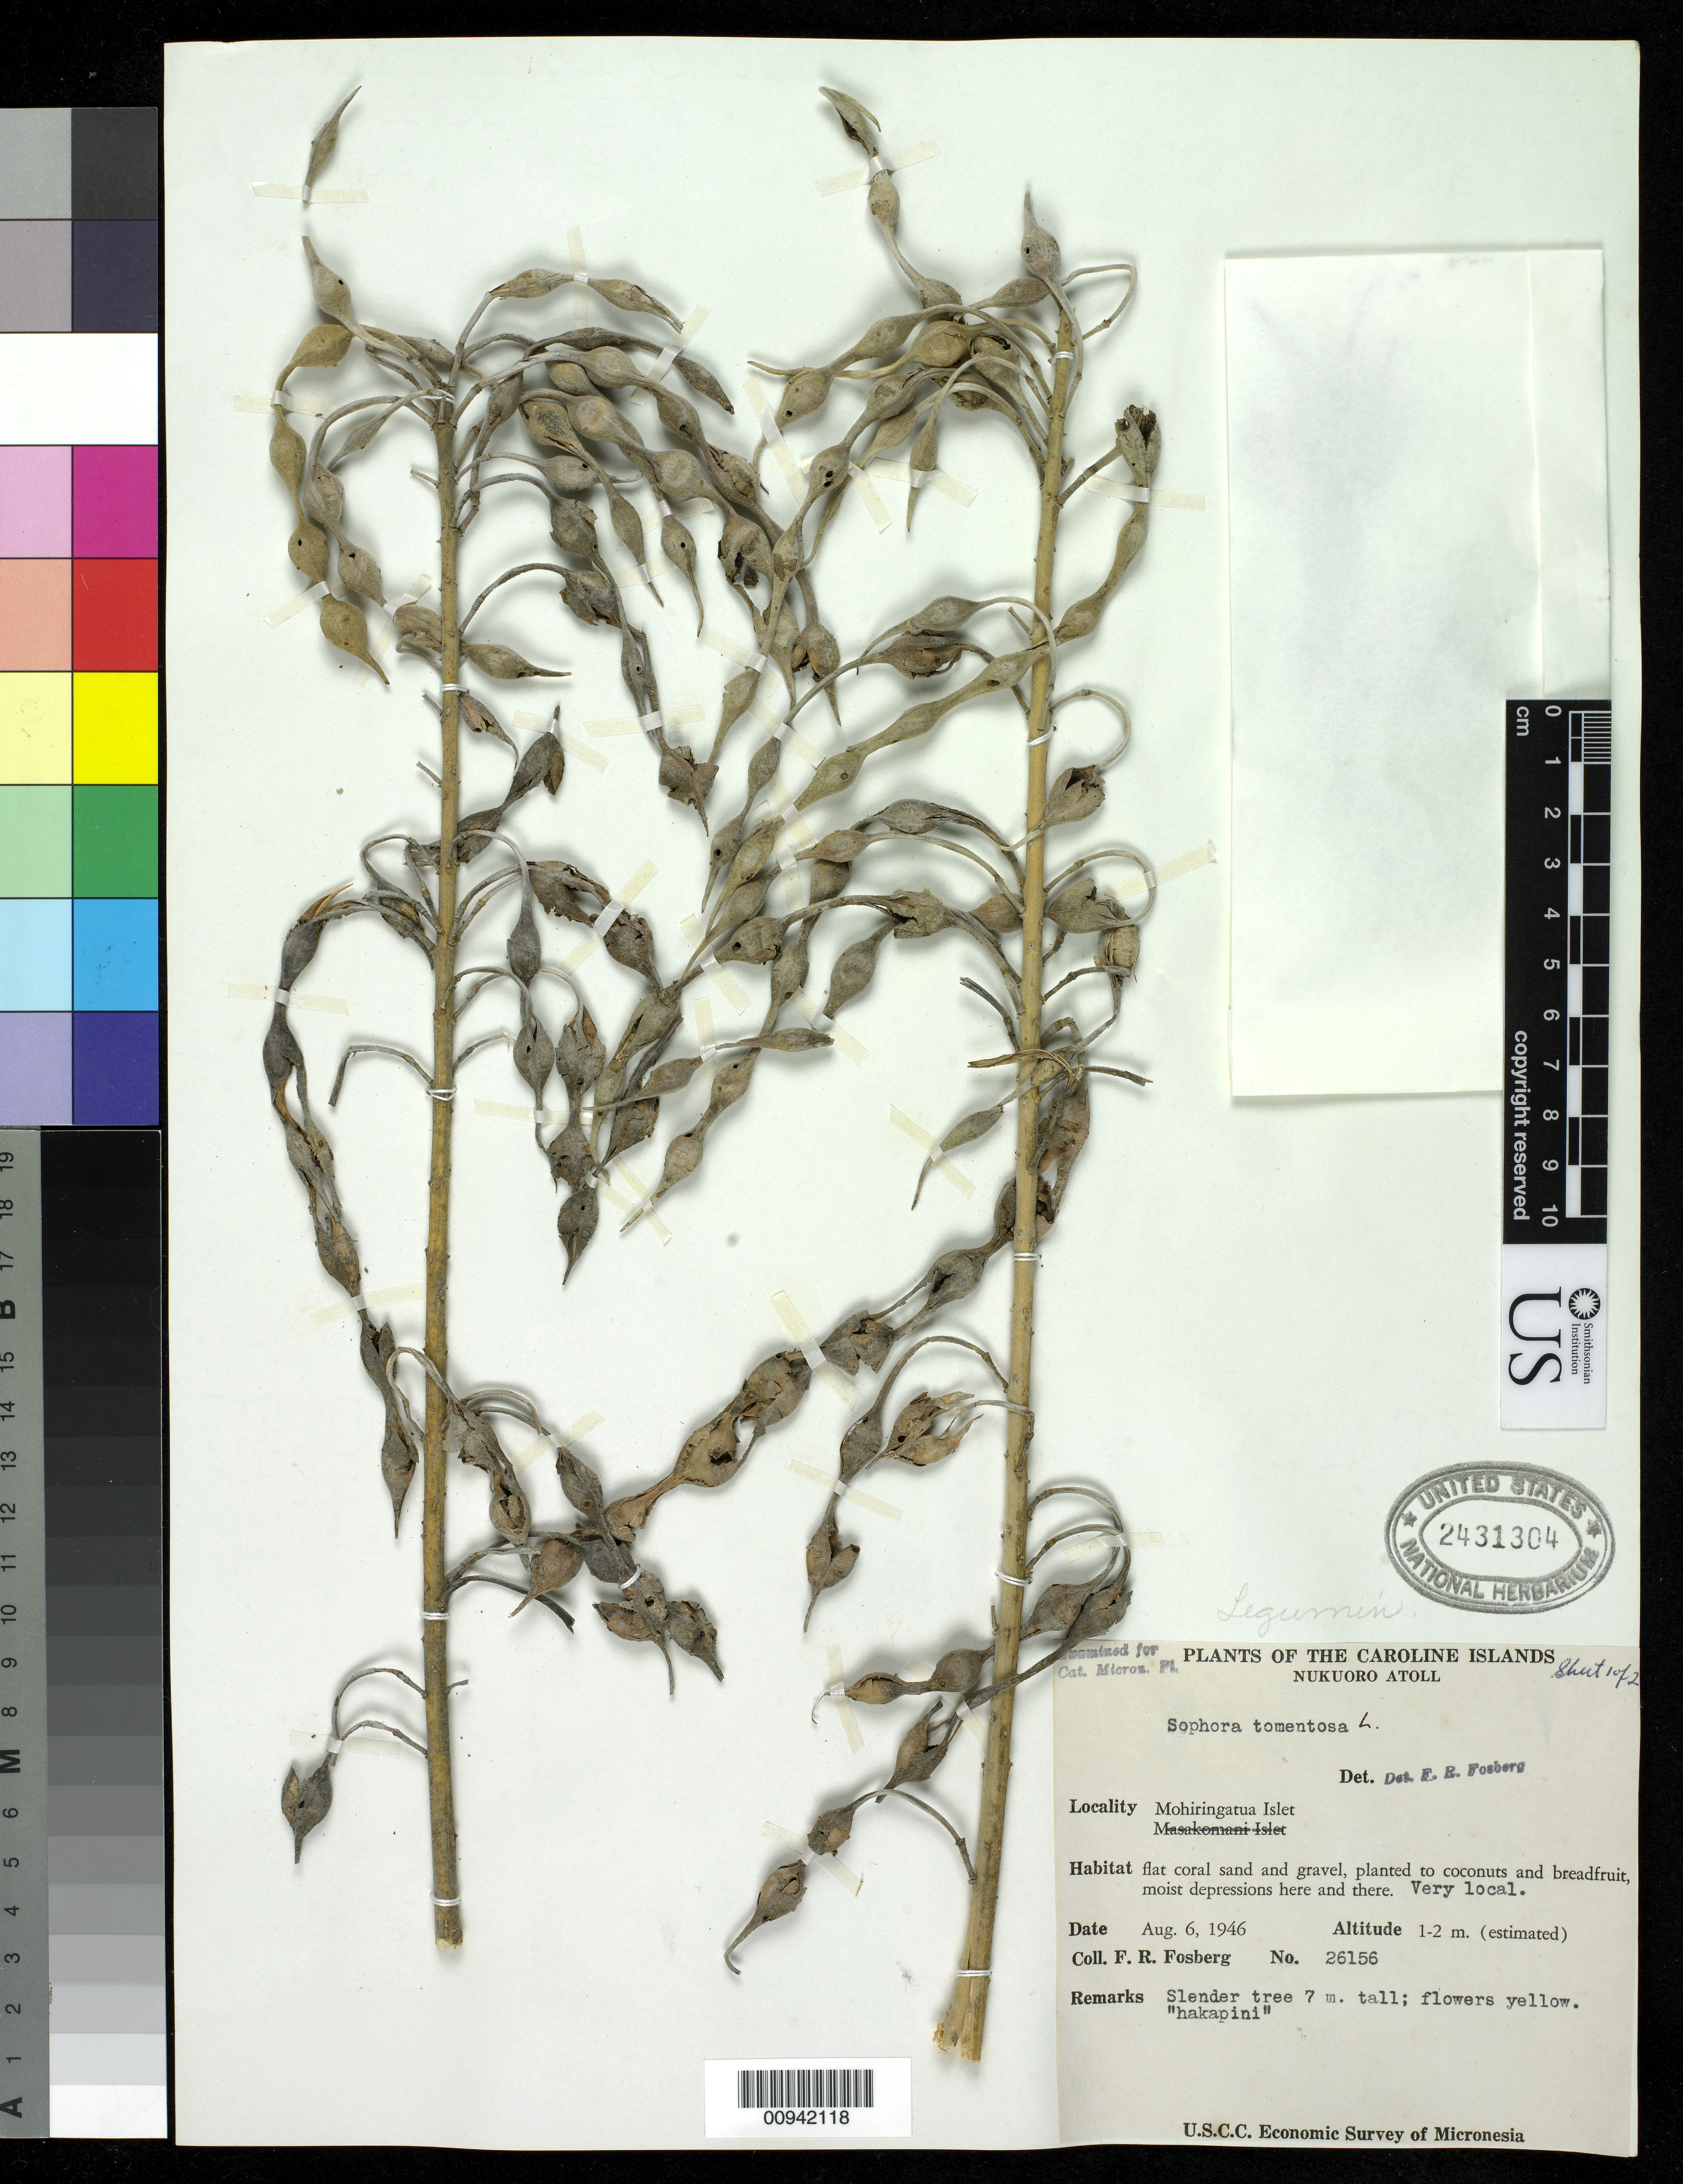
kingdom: Plantae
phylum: Tracheophyta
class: Magnoliopsida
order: Fabales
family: Fabaceae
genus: Sophora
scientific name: Sophora tomentosa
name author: L.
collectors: F. R. Fosberg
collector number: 26156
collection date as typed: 06 Aug 1946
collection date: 1946-08-06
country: Micronesia, Federated States of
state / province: Pohnpei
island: Nukuoro Atoll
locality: Mohiringatua Islet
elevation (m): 1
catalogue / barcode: US 2431304